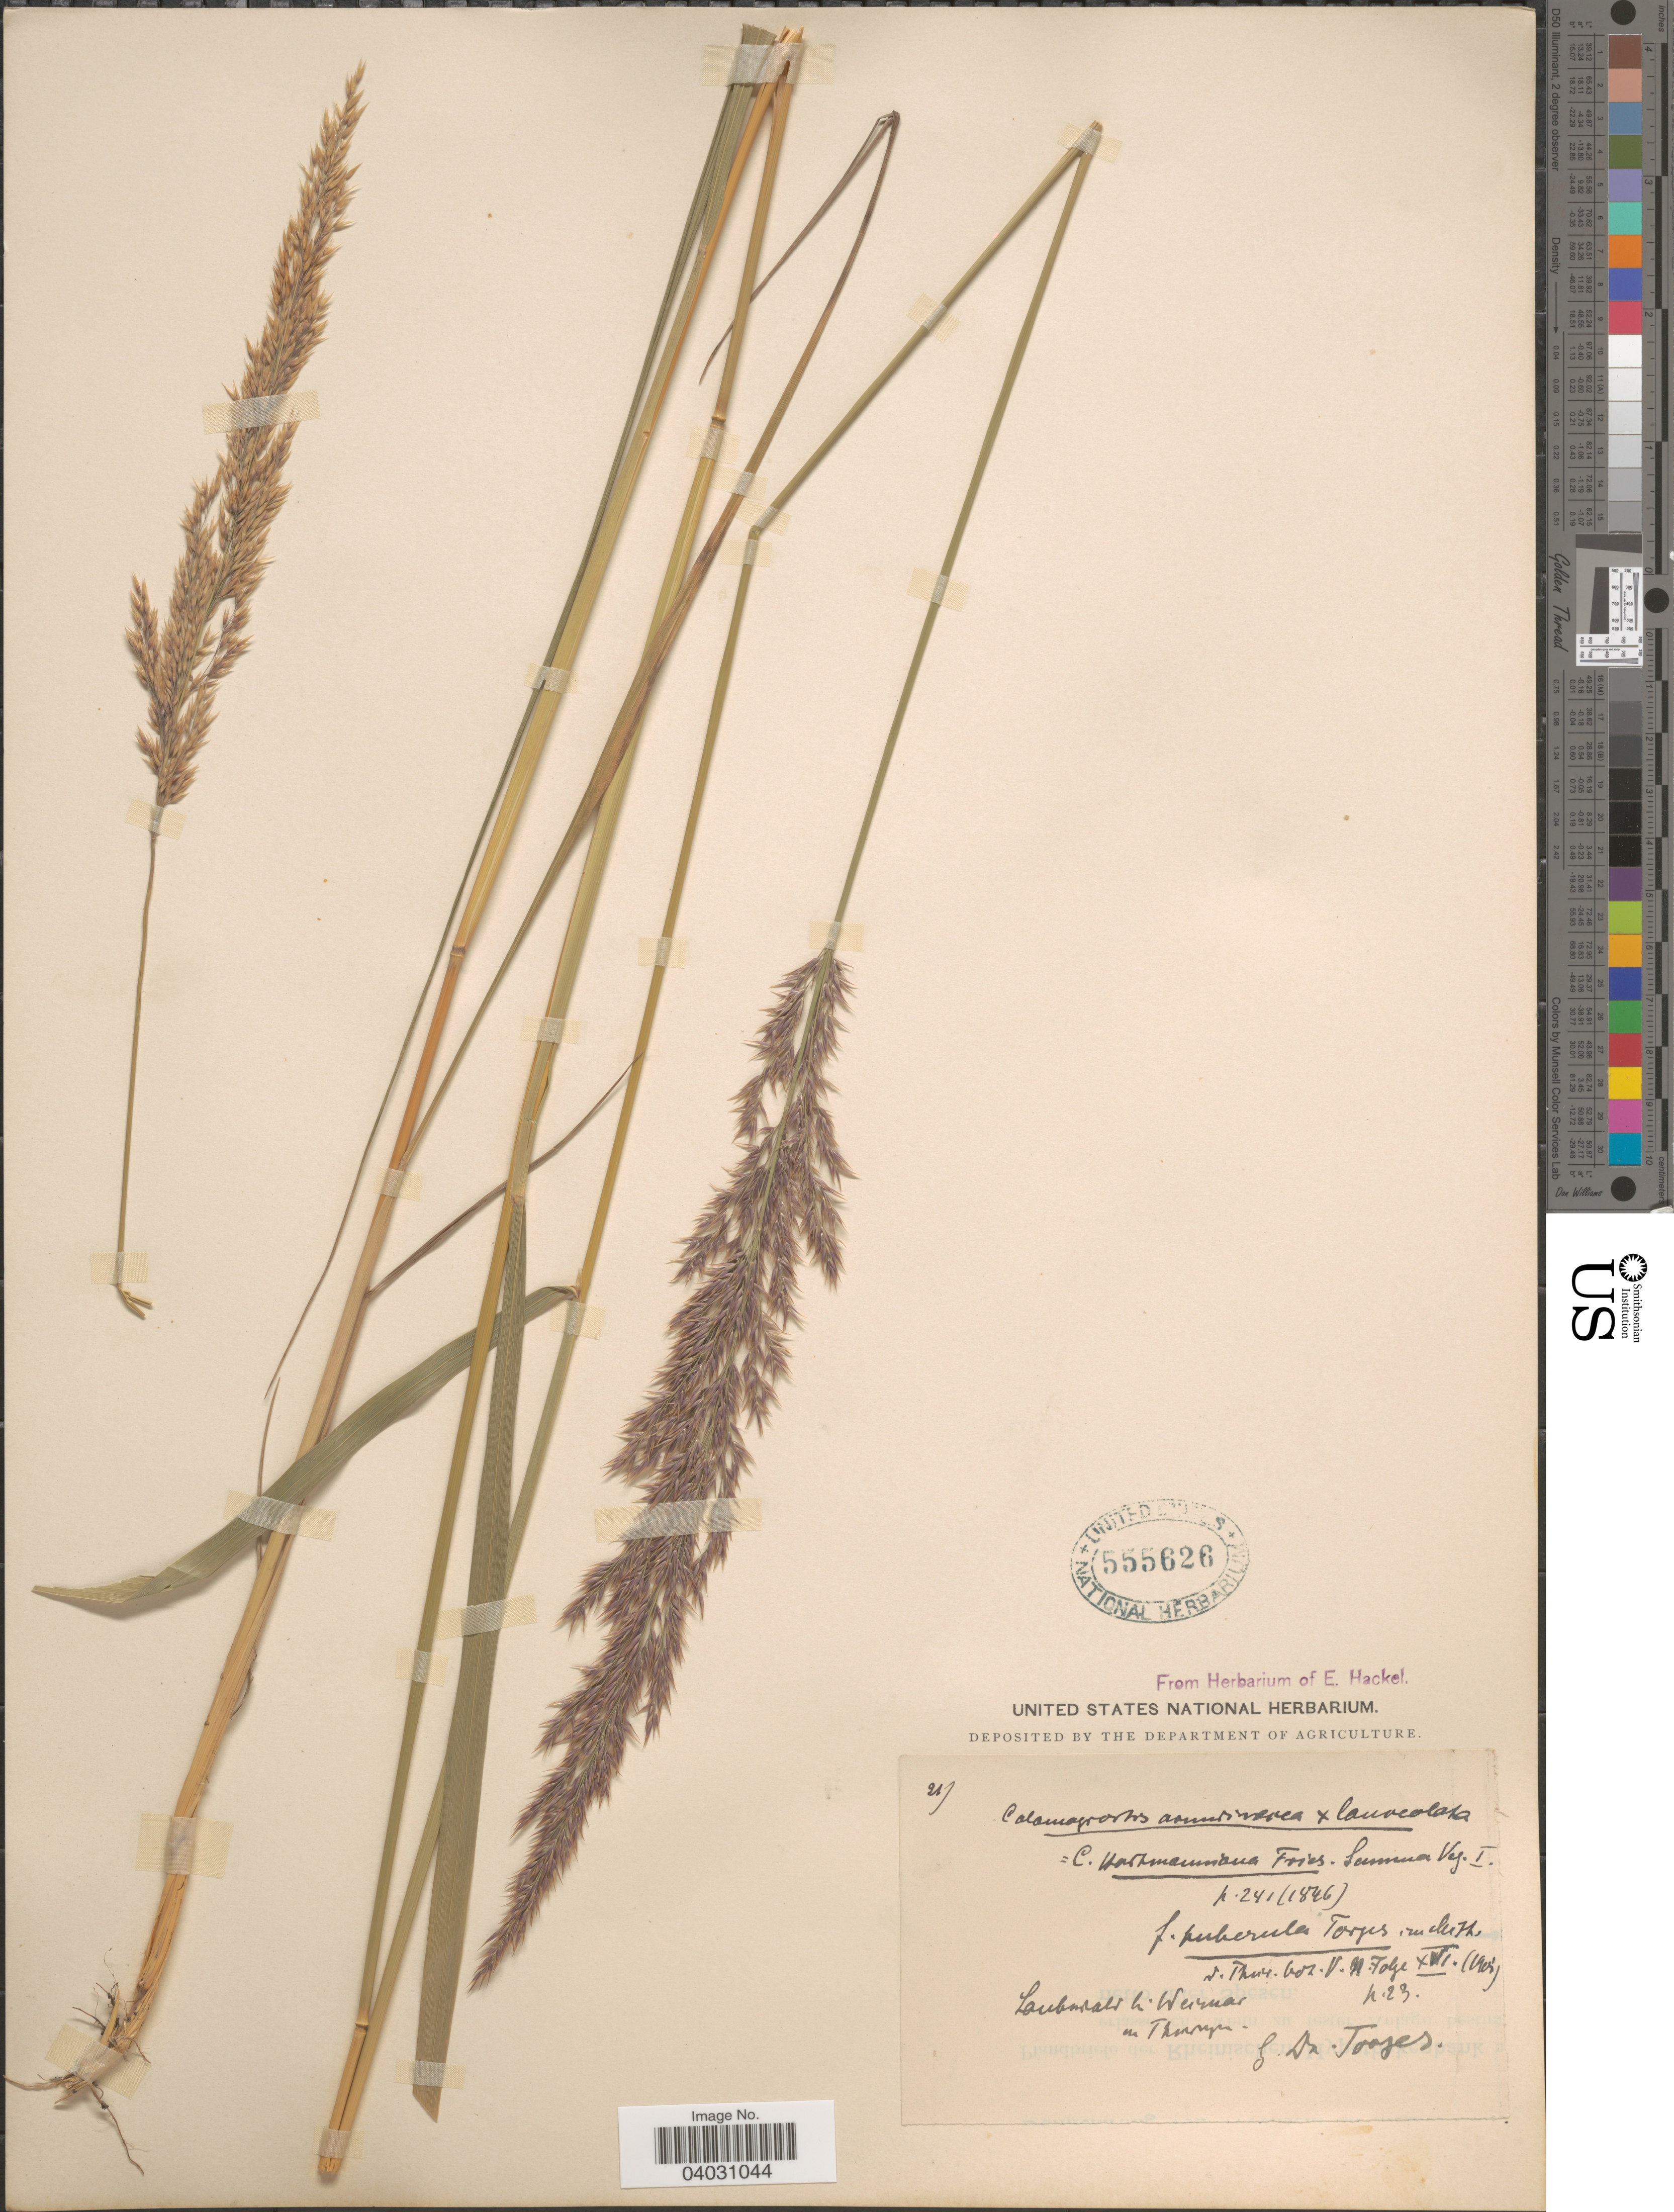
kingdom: Plantae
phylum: Tracheophyta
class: Liliopsida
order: Poales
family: Poaceae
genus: Calamagrostis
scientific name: Calamagrostis arundinacea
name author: (L.) Roth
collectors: Torges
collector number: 21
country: Germany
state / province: Thuringia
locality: Laubwald bei Weimar in Thuringia.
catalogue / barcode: US 555626